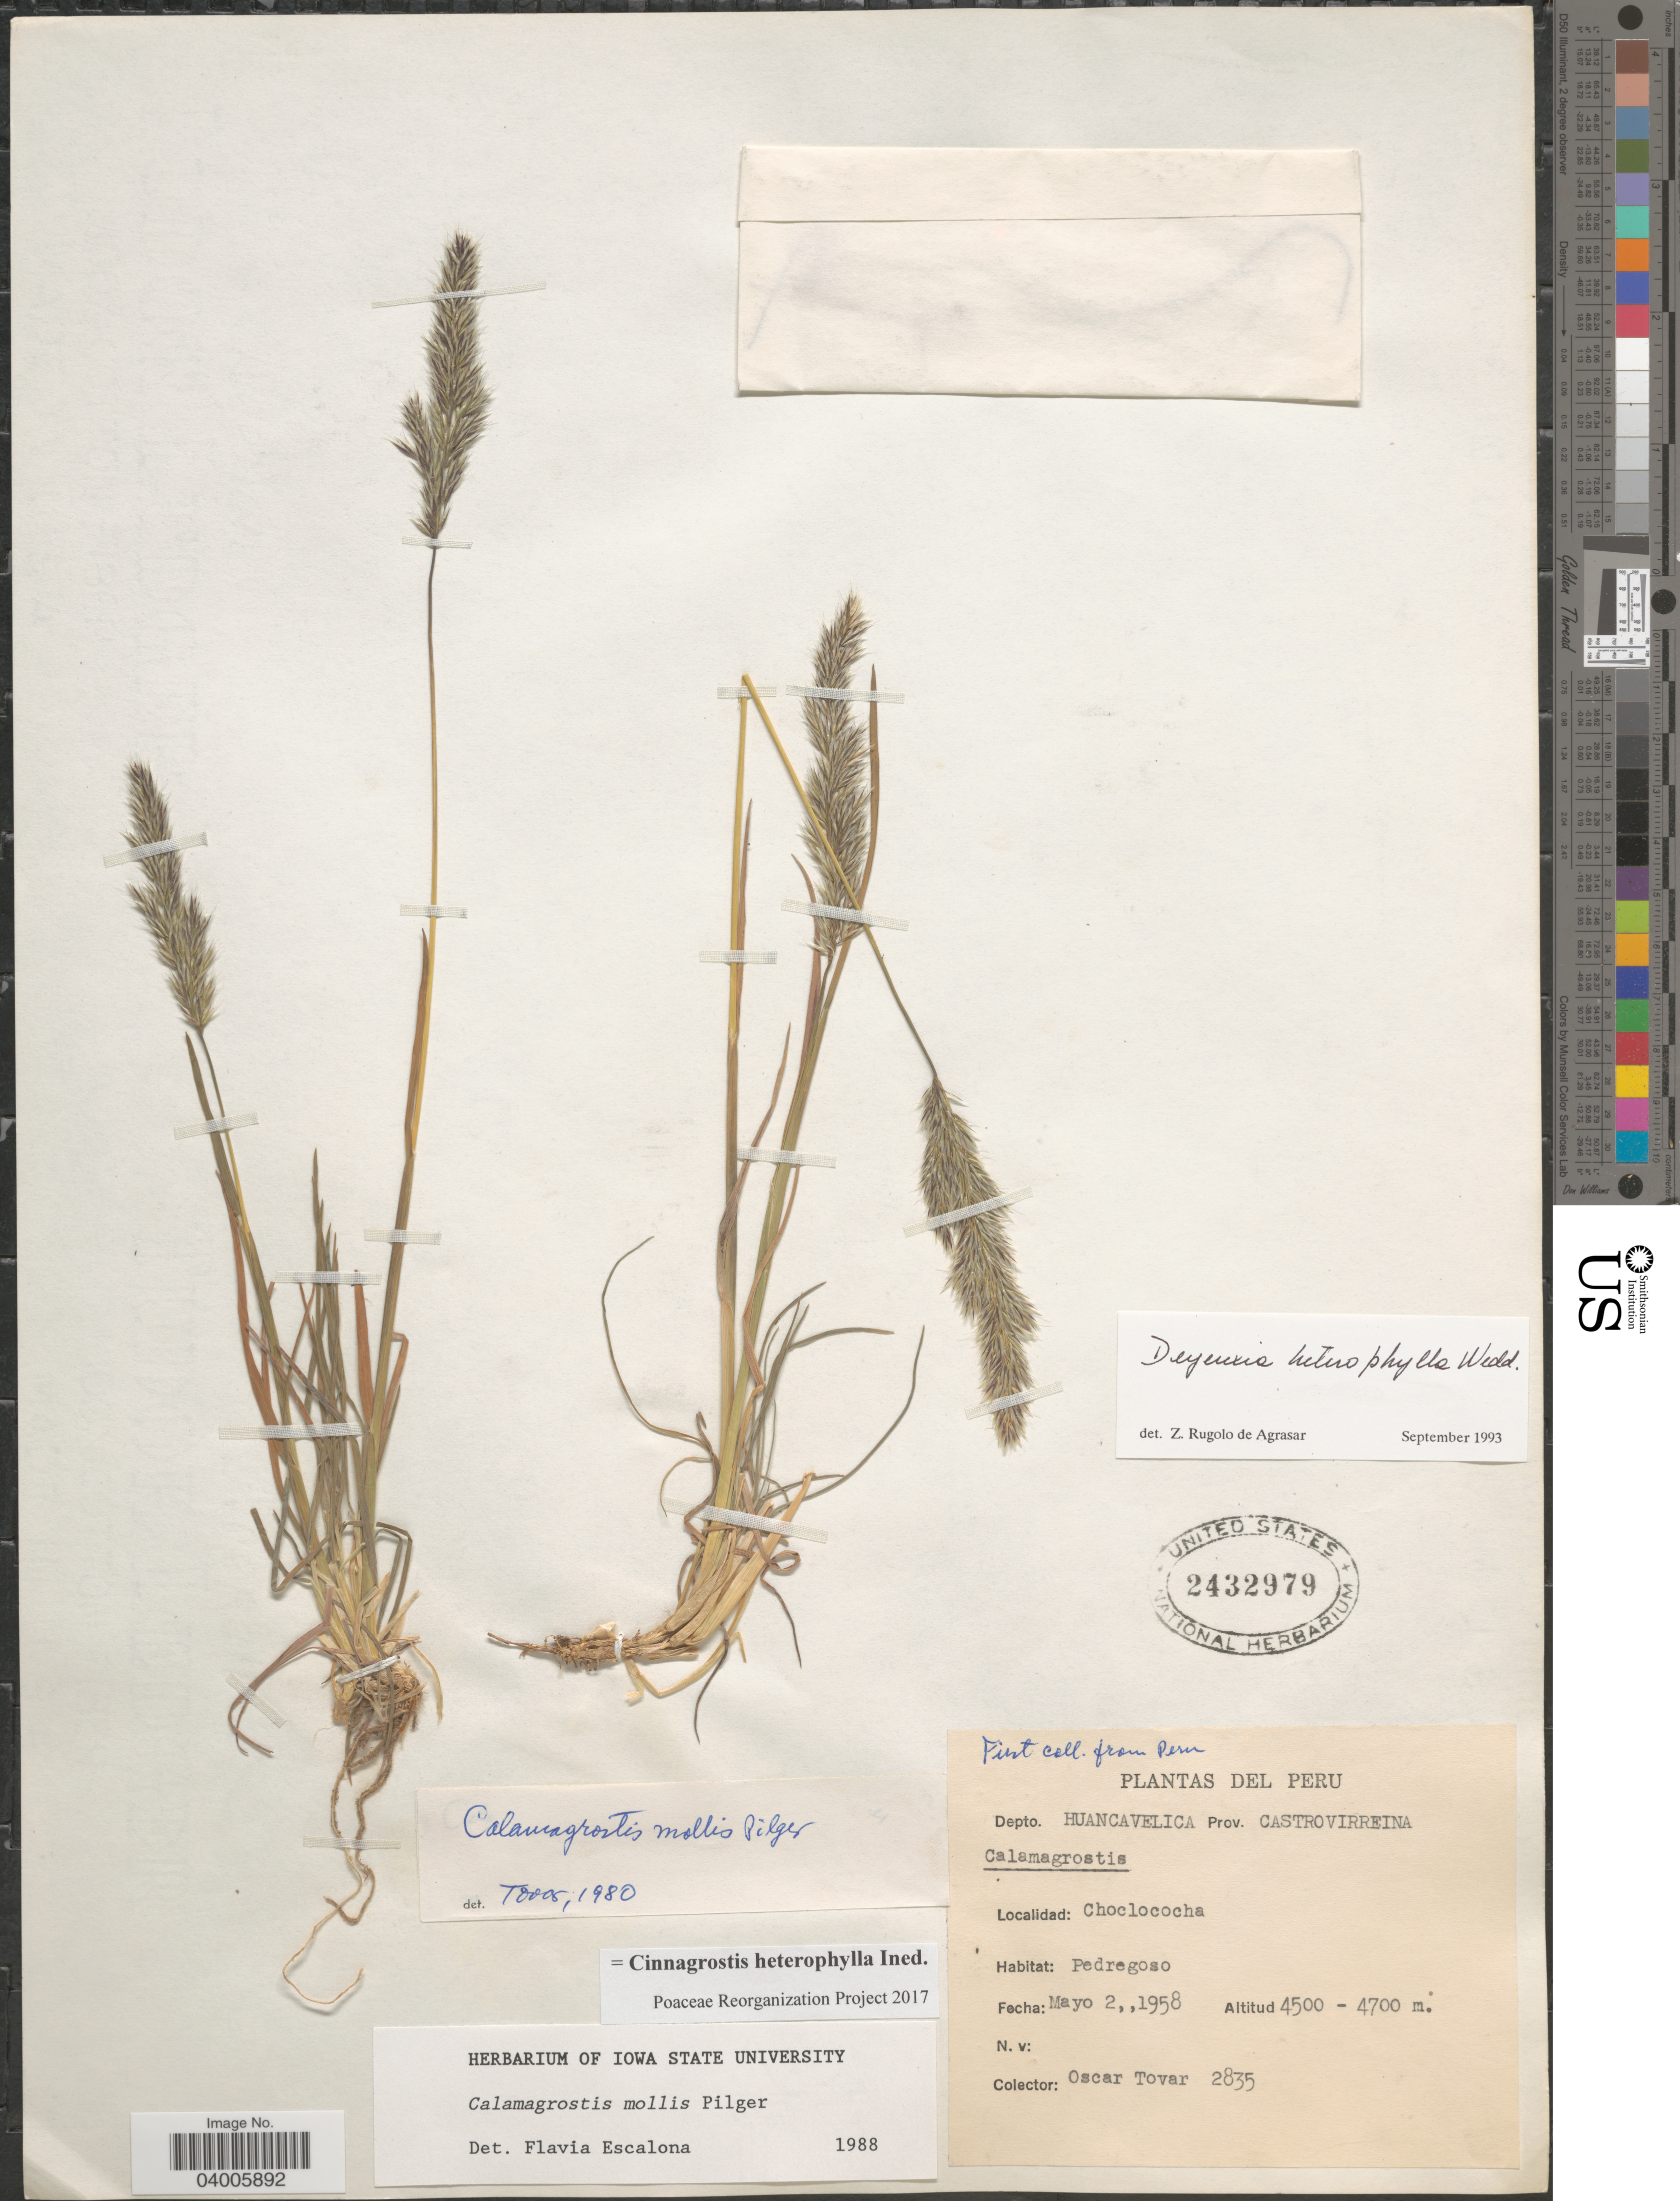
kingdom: Plantae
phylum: Tracheophyta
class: Liliopsida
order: Poales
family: Poaceae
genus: Cinnagrostis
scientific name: Cinnagrostis heterophylla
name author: (Wedd.) P.M. Peterson et al.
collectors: Ó. Tovar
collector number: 2835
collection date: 1958-05-02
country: Peru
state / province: Huancavelica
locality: Depto. Huancavelica. Prov. Castrovirreina. Choclococha.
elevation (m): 4500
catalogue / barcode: US 2432979